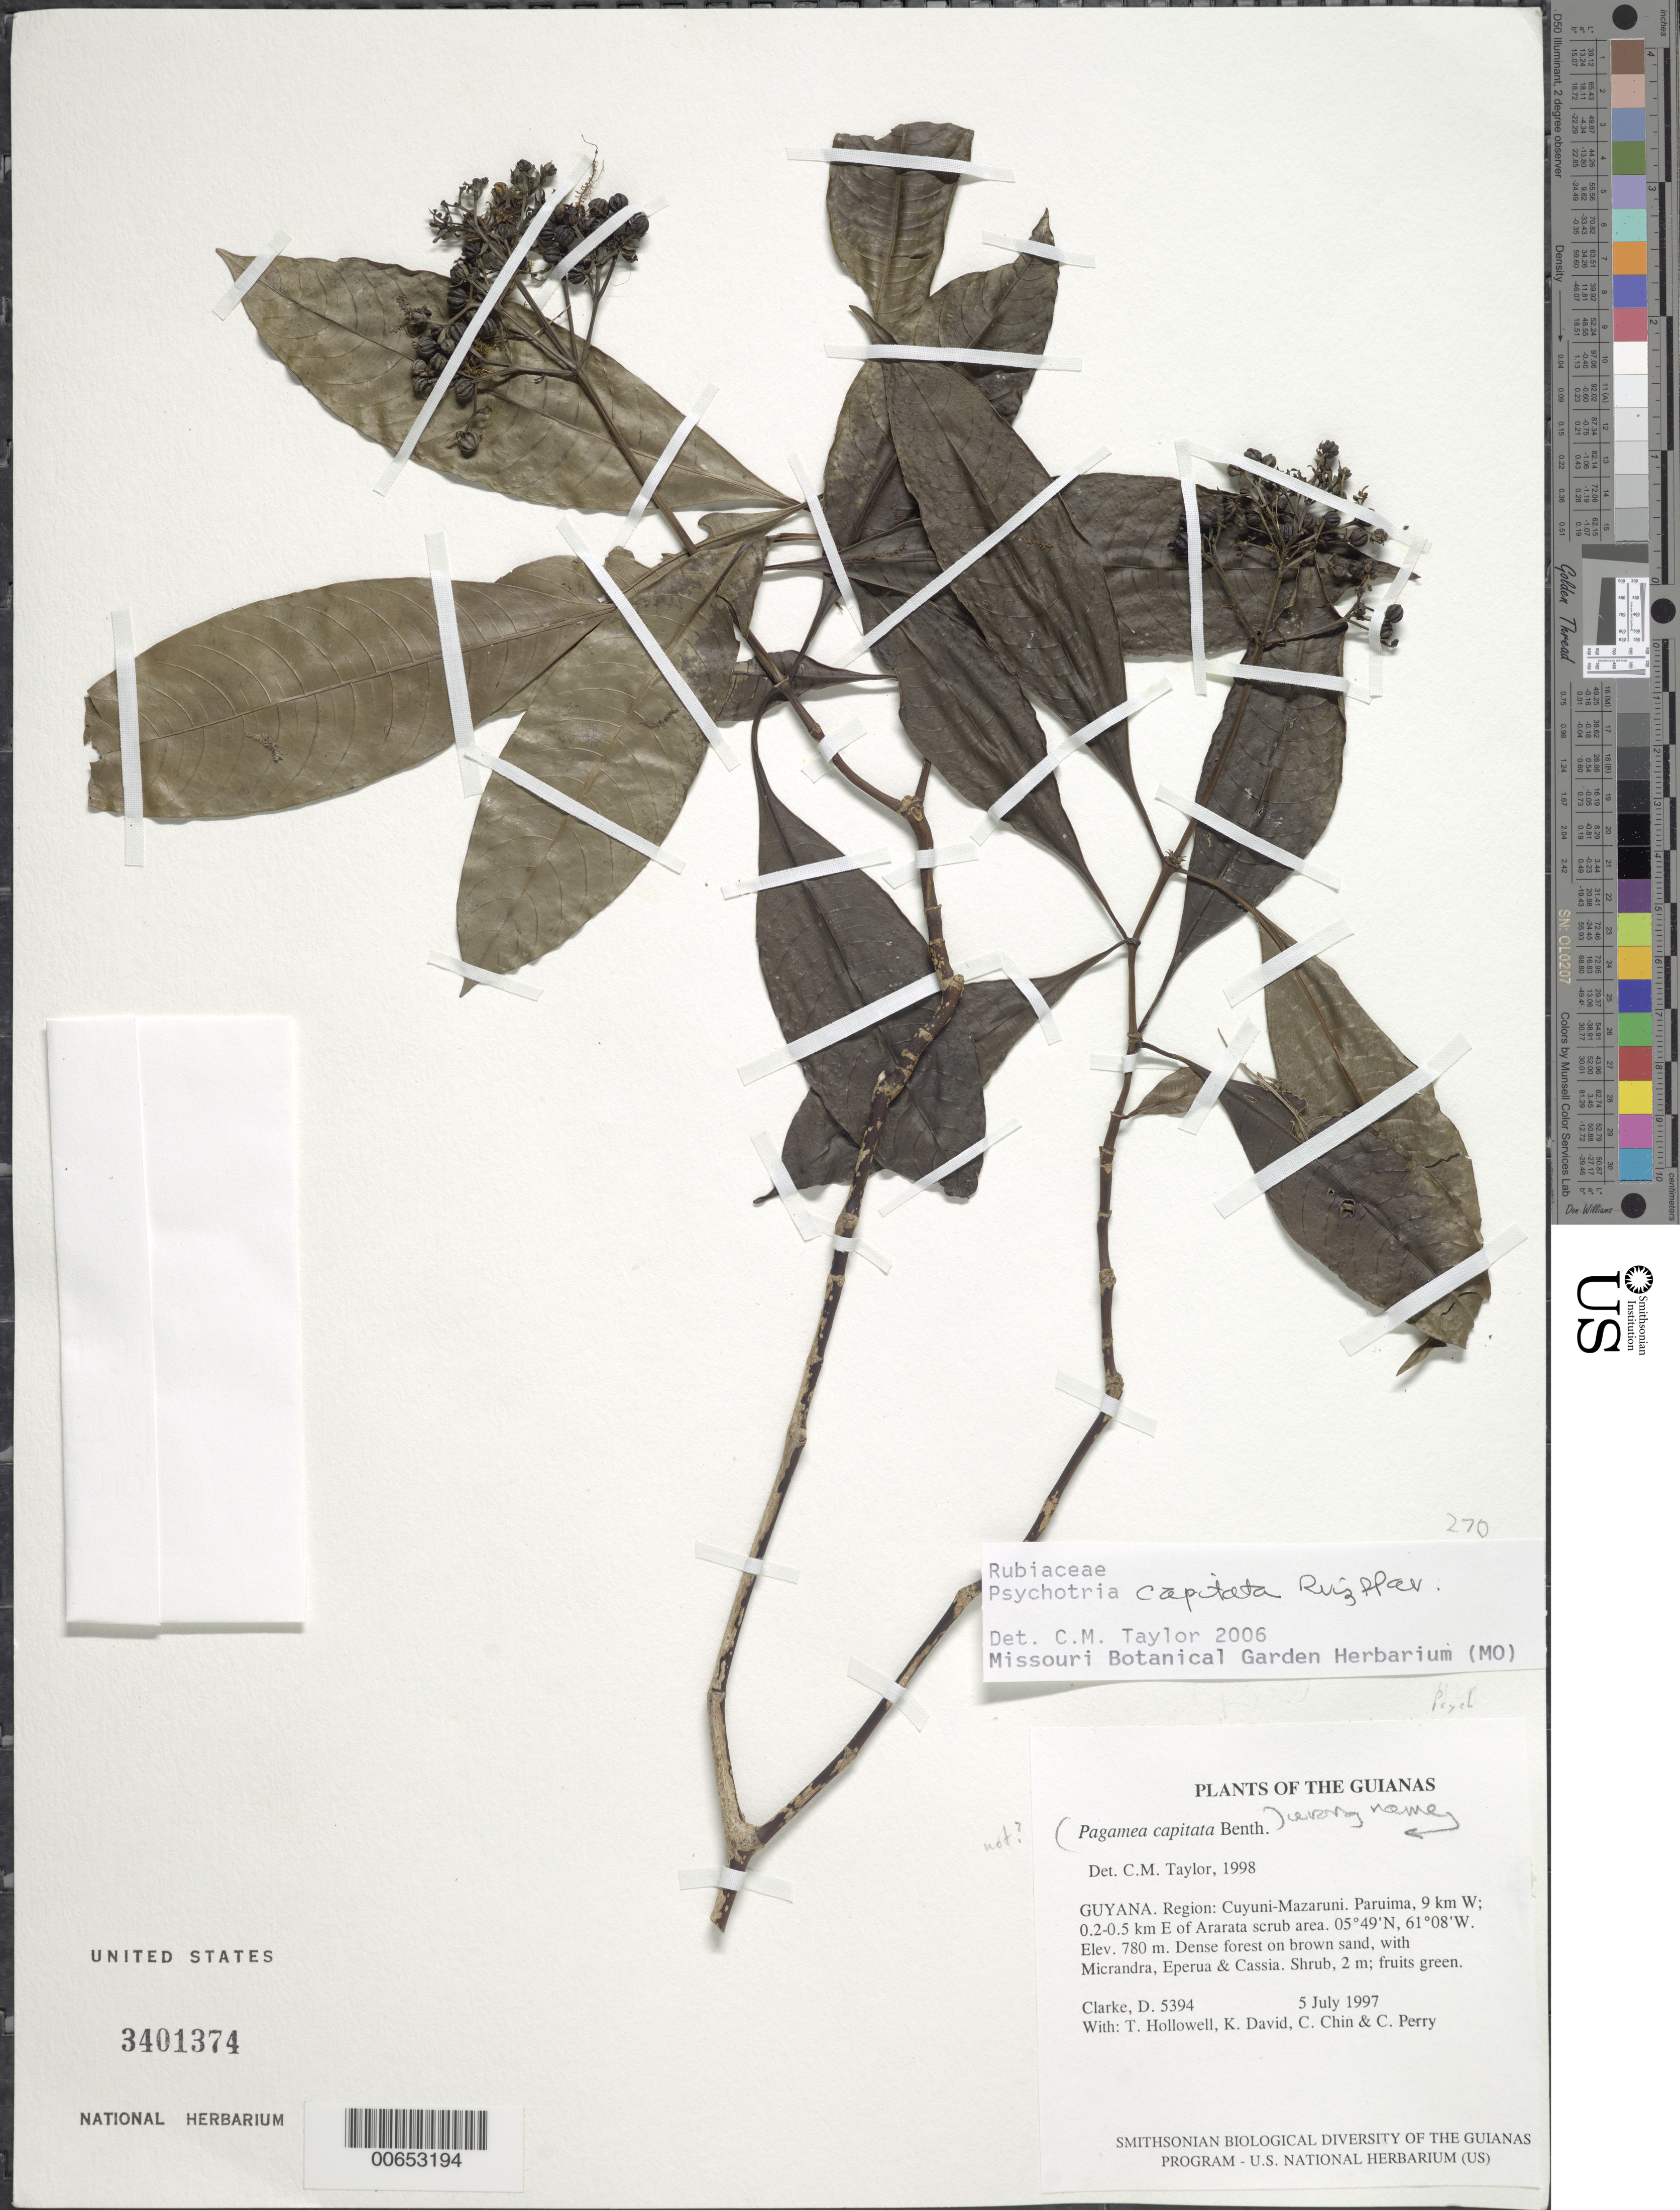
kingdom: Plantae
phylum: Tracheophyta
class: Magnoliopsida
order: Gentianales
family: Rubiaceae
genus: Palicourea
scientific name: Palicourea violacea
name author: (Aubl.) A. Rich.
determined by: Kirkbride, J. H., Jr.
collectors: H. D. Clarke, T. Hollowell, K. David, C. Chin & C. Perry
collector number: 5394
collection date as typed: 5 July 1997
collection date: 1997-07-05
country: Guyana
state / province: Cuyuni-Mazaruni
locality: Paruima, 9 km W; 0.2-0.5 km E of Ararata scrub area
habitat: Dense forest on brown sand, with Micrandra, Eperua & Cassia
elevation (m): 780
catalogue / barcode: US 3401374